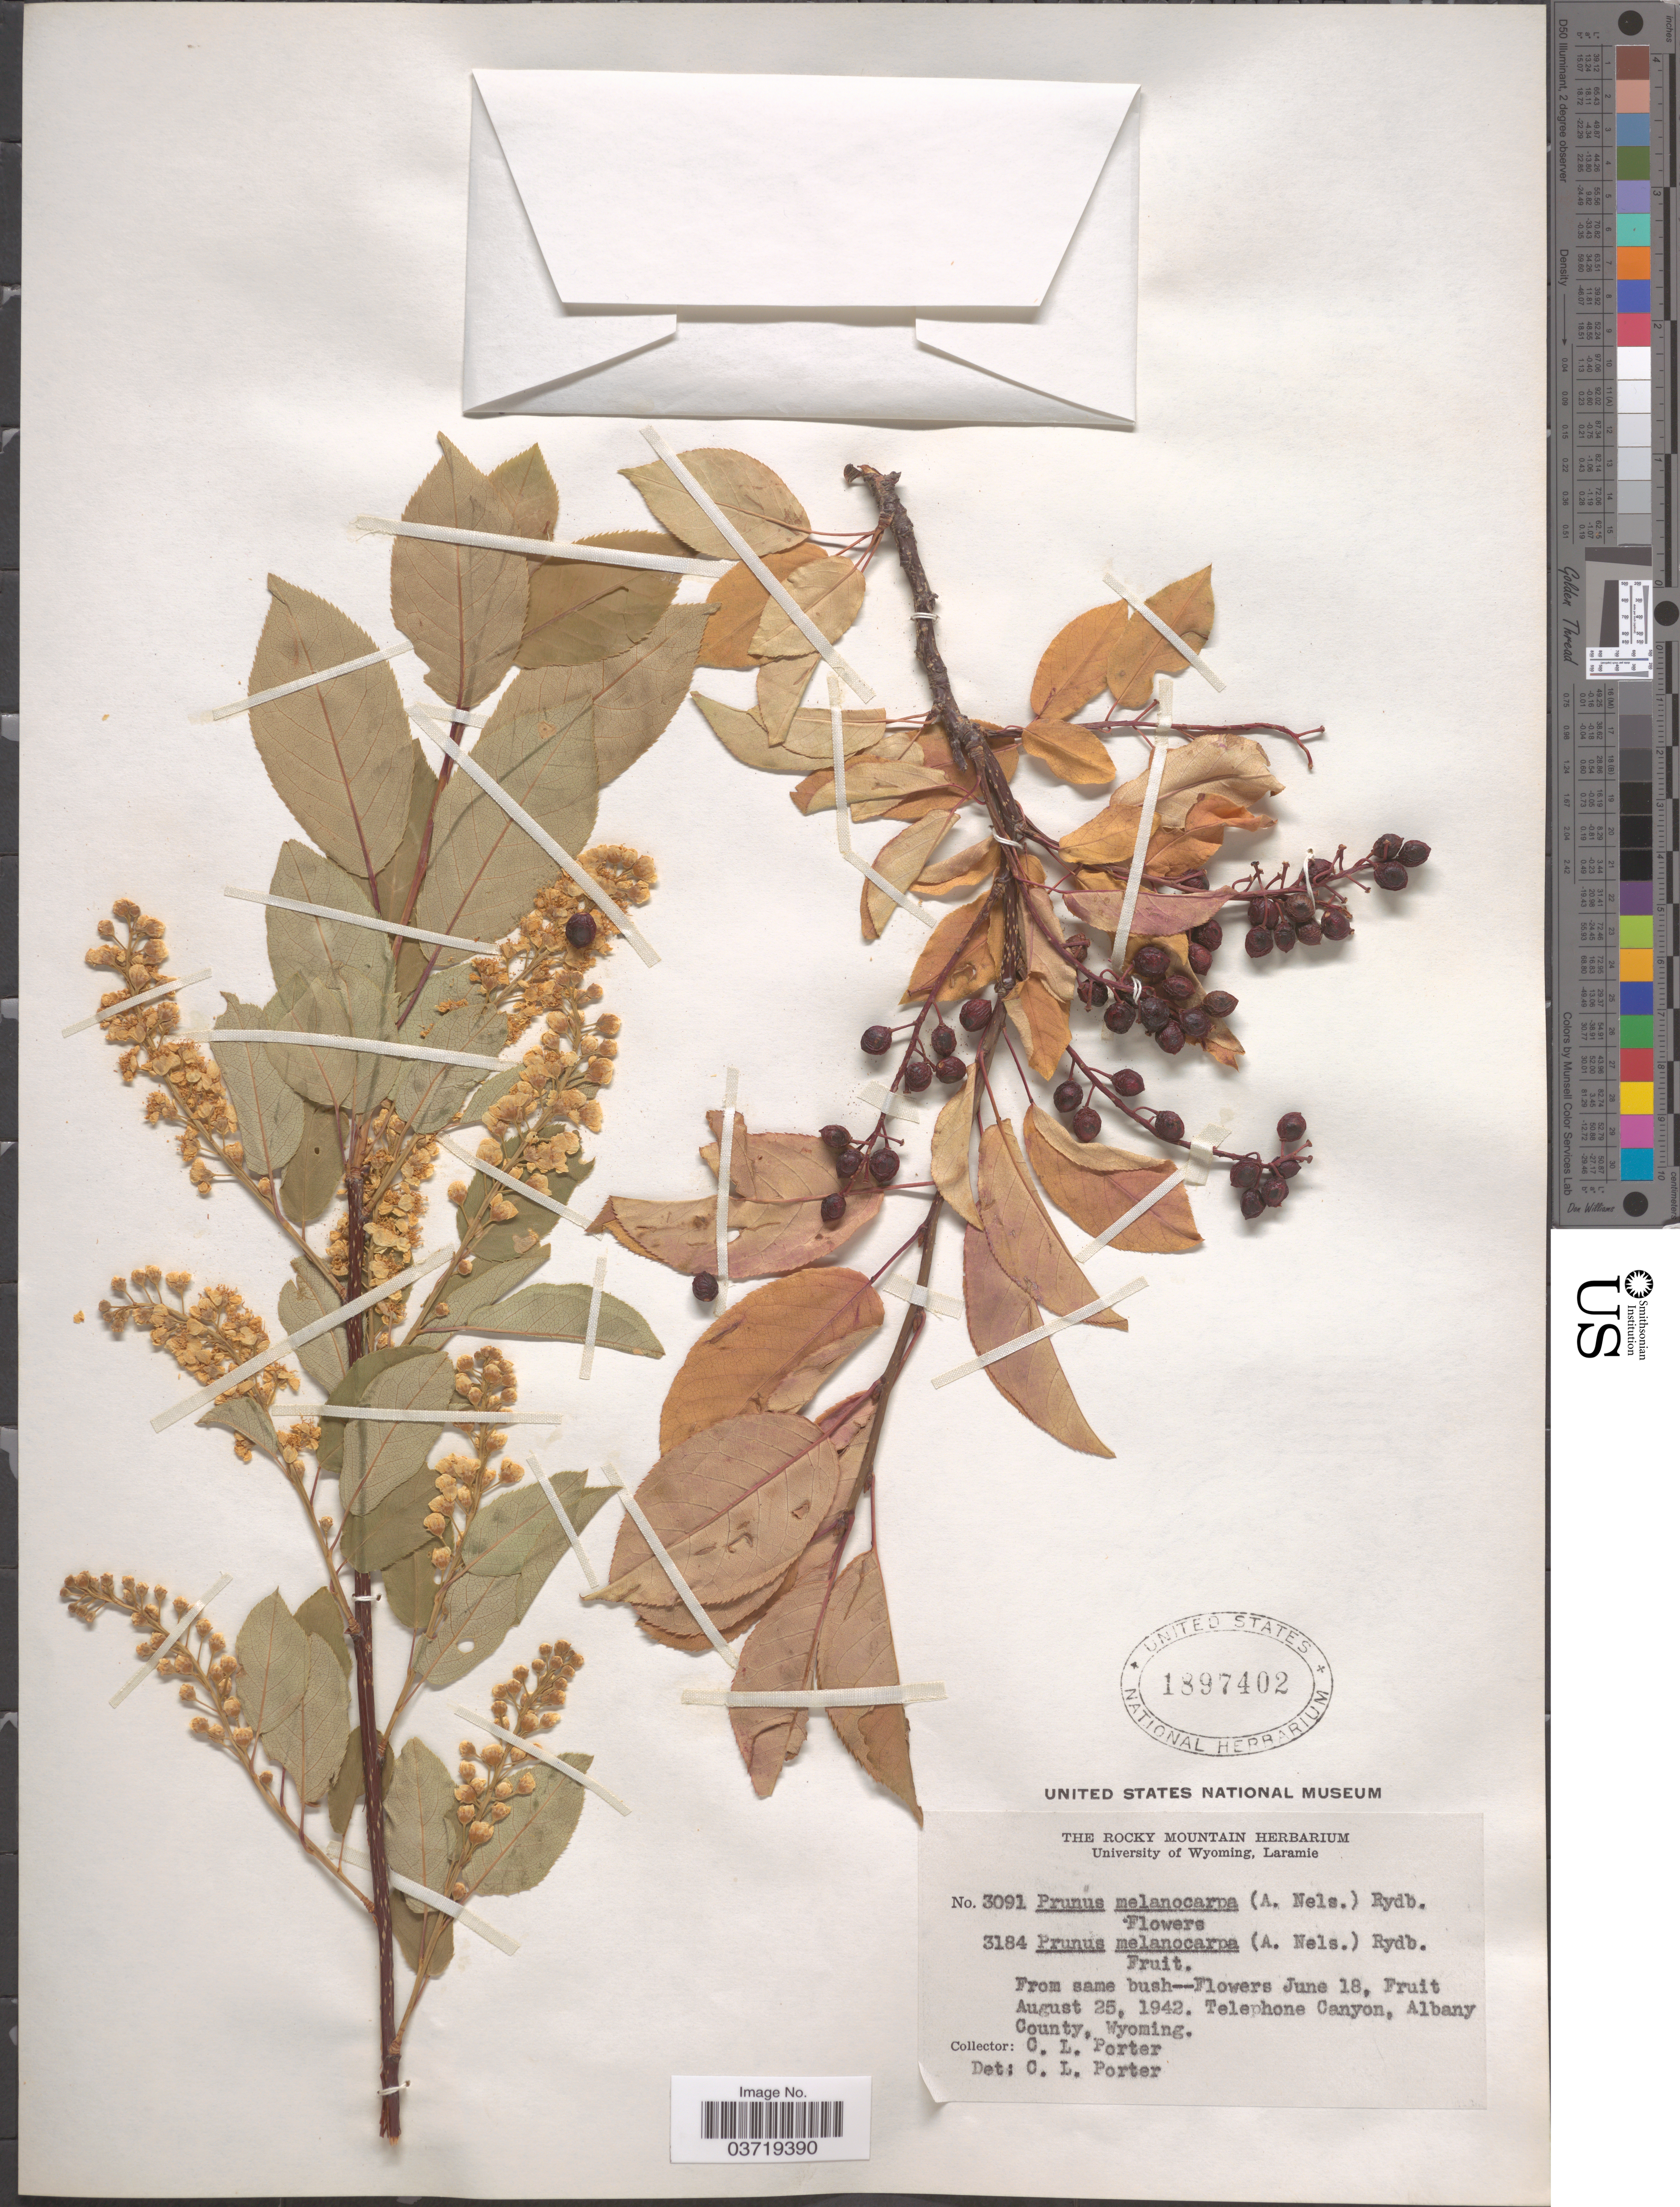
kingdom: Plantae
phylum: Tracheophyta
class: Magnoliopsida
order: Rosales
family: Rosaceae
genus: Prunus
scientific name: Prunus virginiana var. demissa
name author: (Nutt.) Torr.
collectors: C. L. Porter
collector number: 3091/3184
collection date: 1942-06-18/1942-08-25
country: United States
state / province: Wyoming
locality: Telephone Canyon, Albany County.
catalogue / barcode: US 1897402